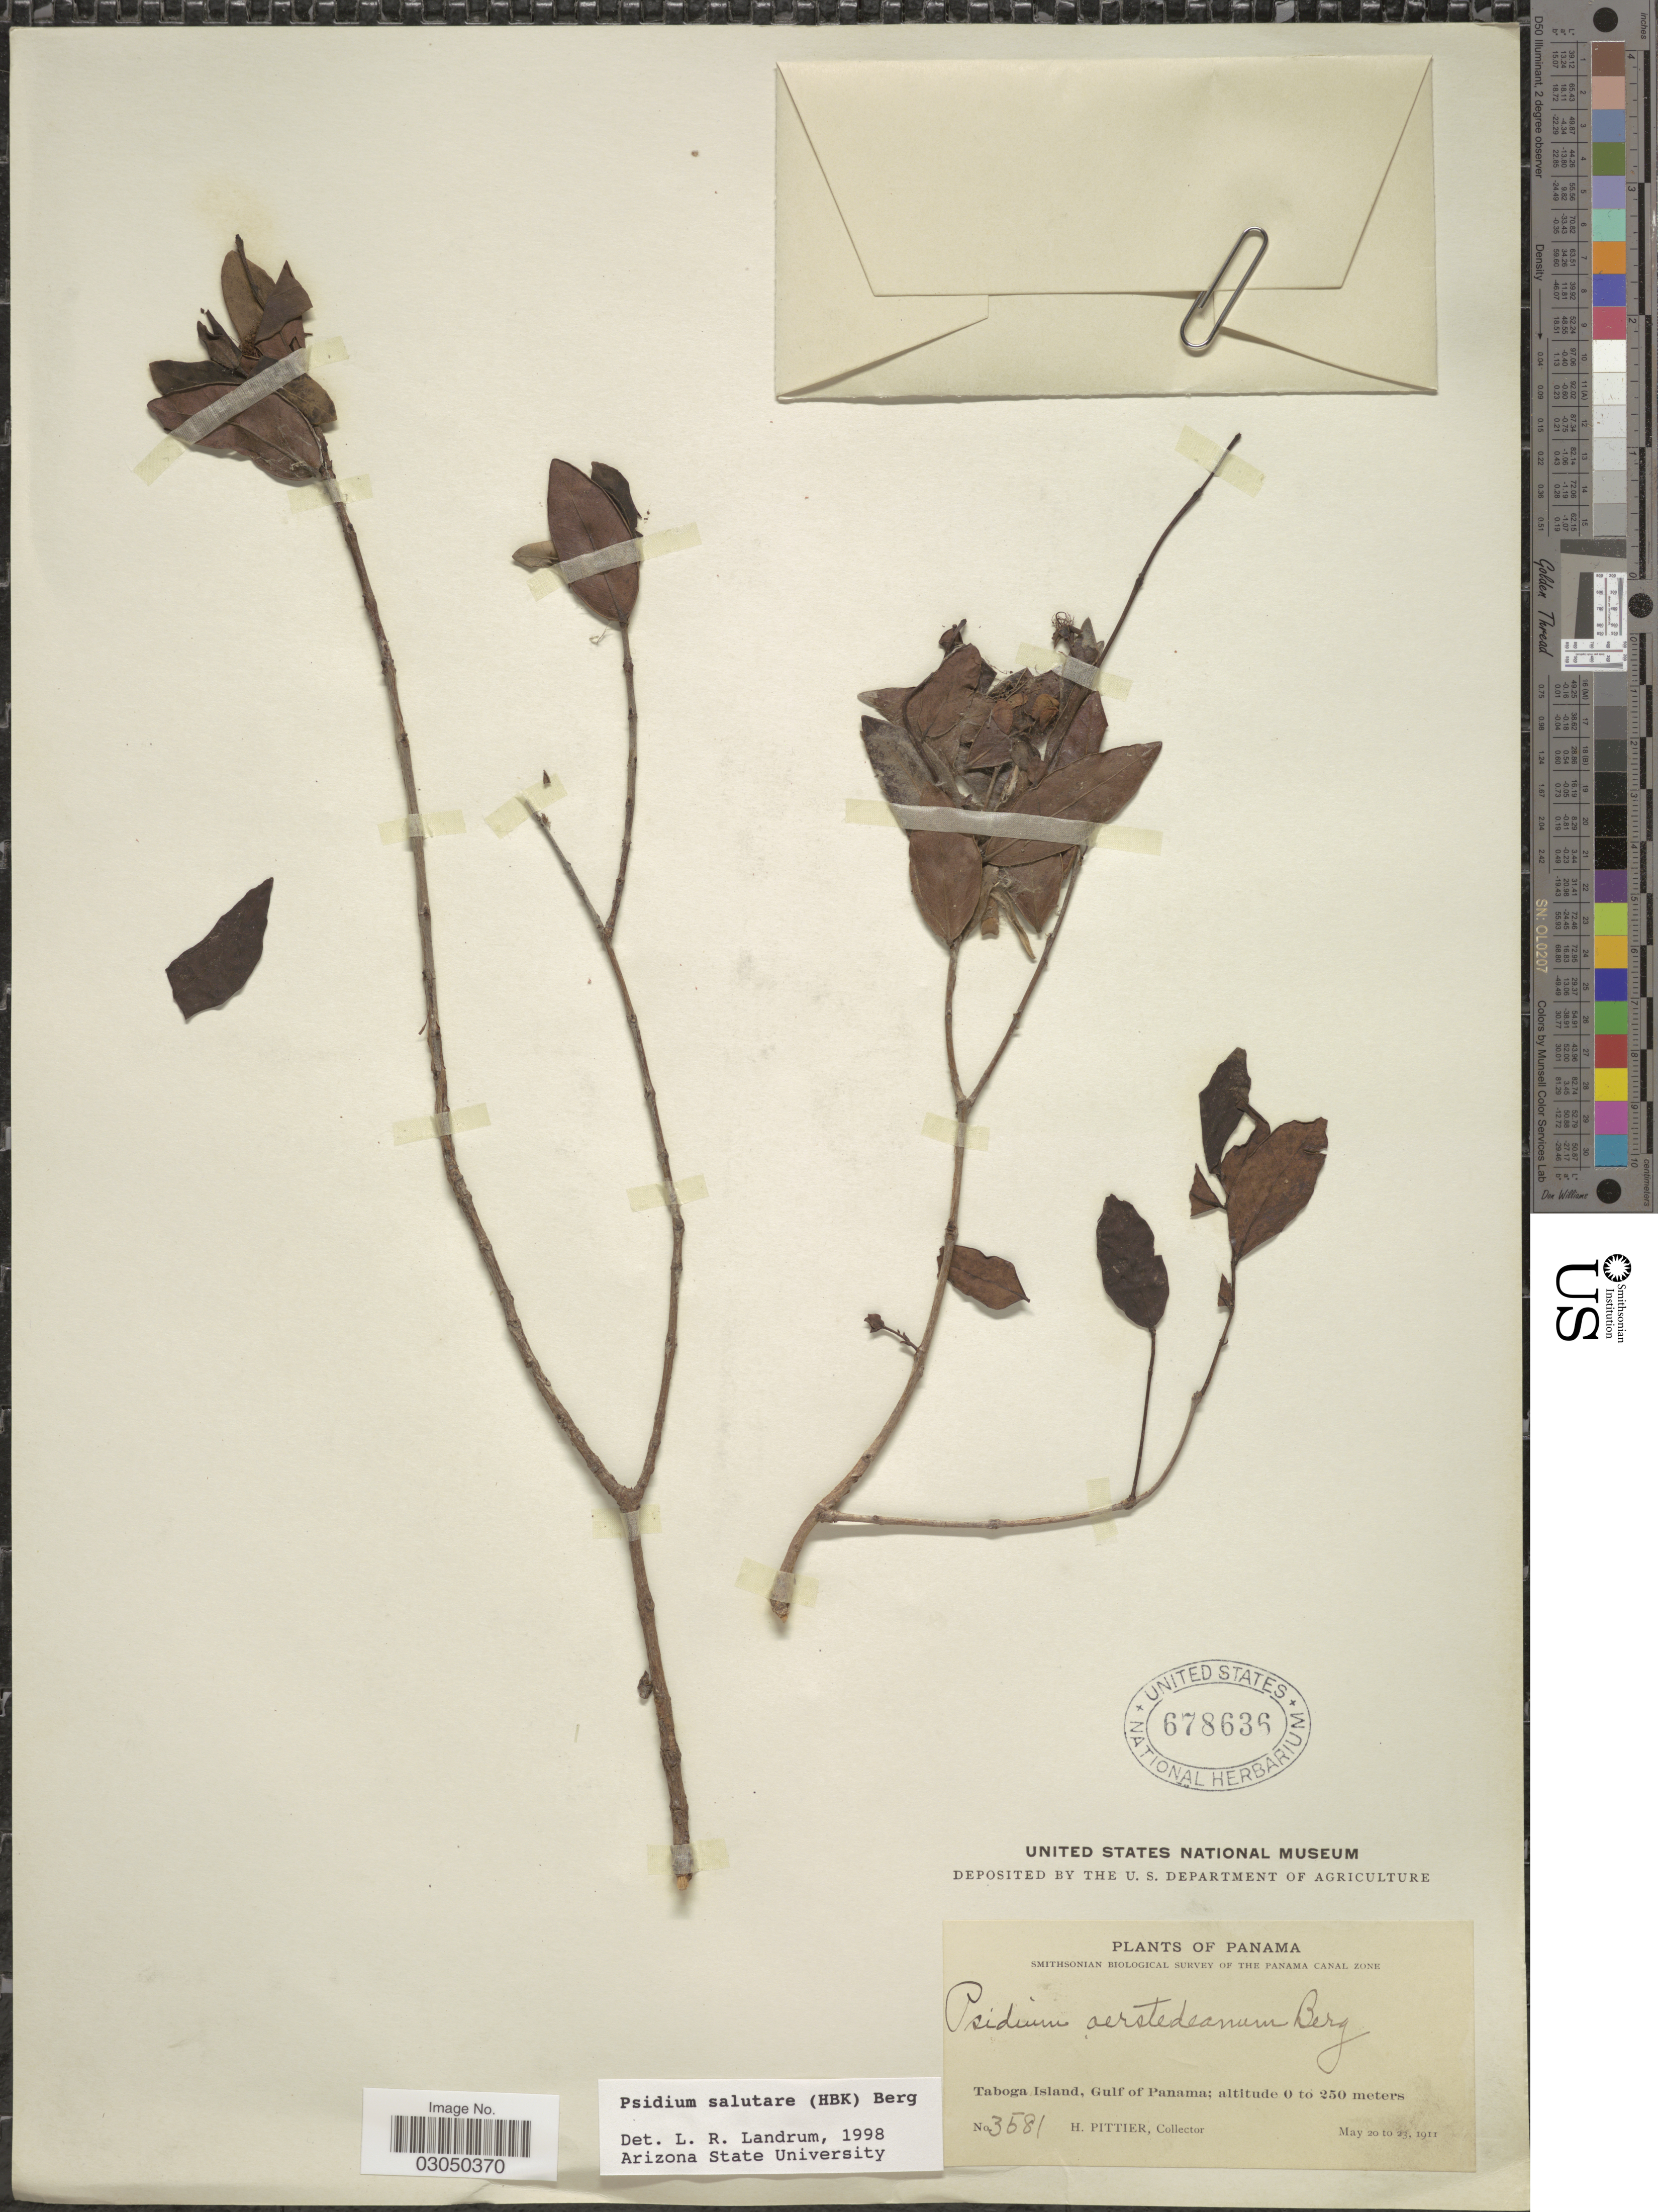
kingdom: Plantae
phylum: Tracheophyta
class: Magnoliopsida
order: Myrtales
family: Myrtaceae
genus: Psidium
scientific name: Psidium salutare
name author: (Kunth) O. Berg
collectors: H. F. Pittier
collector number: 3581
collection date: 1911-05-20/1911-05-23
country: Panama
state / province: Panamá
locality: Taboga Island, Gulf of Panama.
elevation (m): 0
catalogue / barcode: US 678636